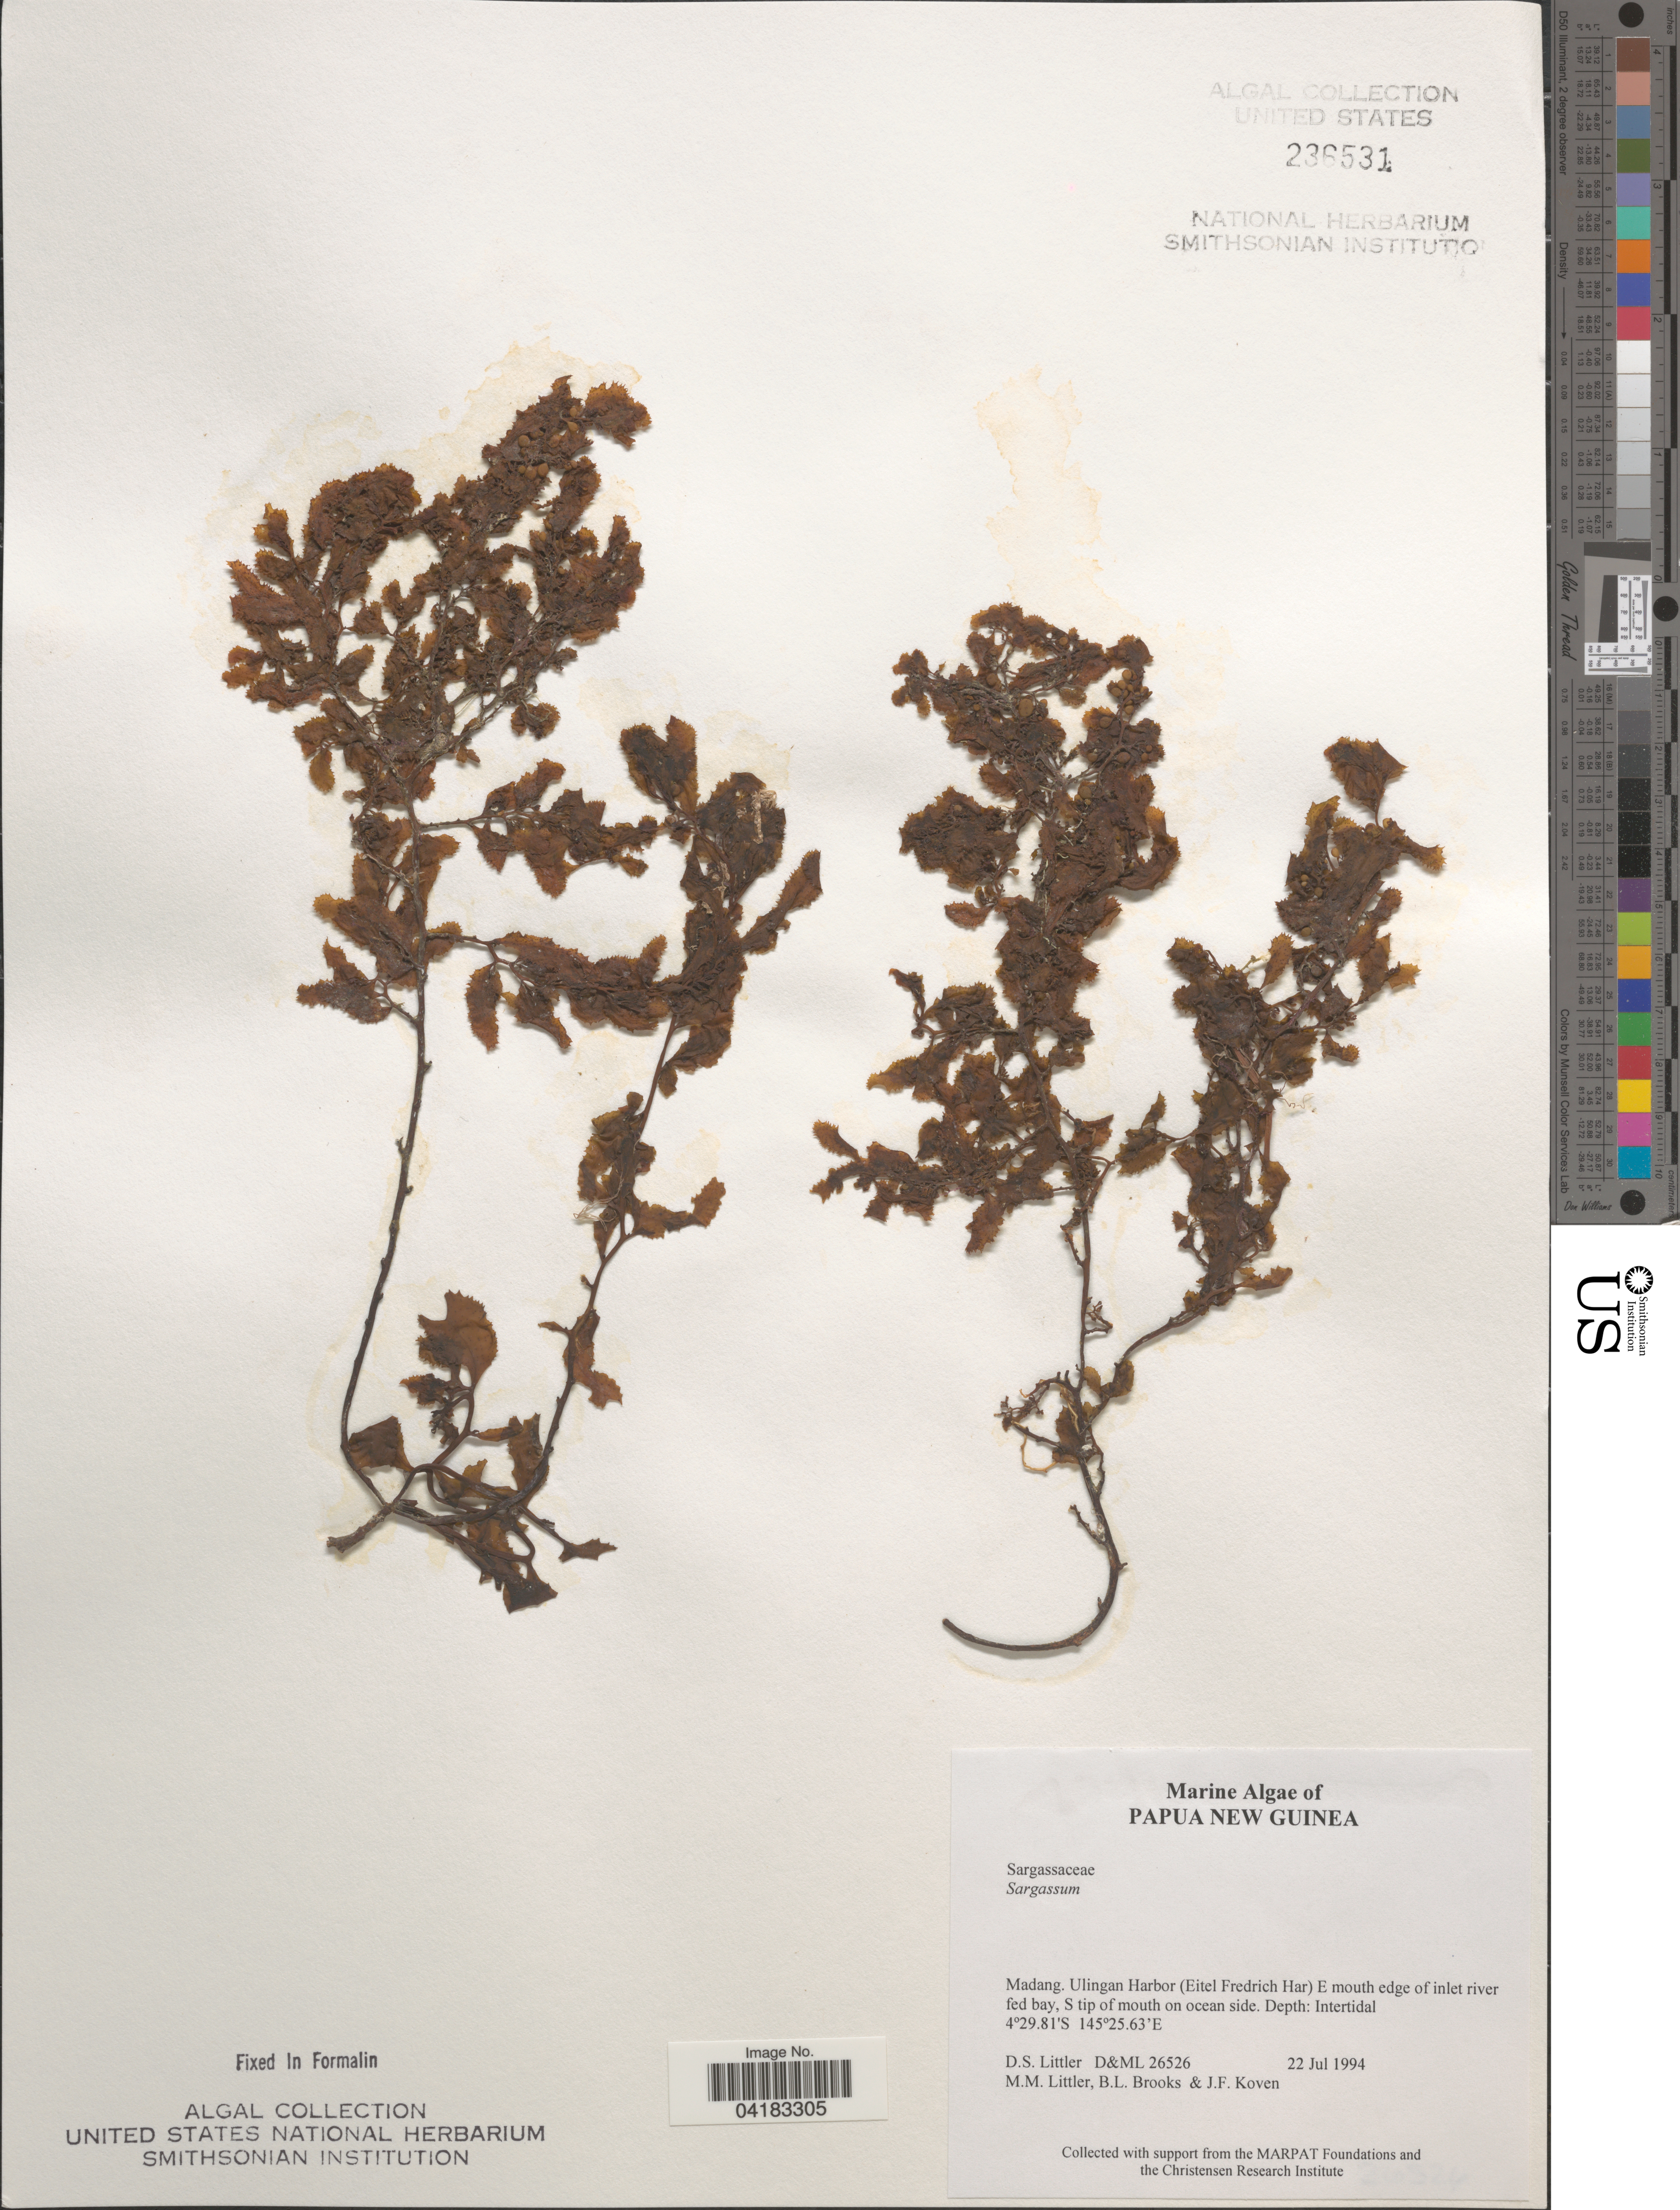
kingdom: Chromista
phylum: Ochrophyta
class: Phaeophyceae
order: Fucales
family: Sargassaceae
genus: Sargassum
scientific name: Sargassum sp.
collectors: D. S. Littler, B. Brooks & J. Koven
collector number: D&ML26526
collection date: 1994-07-22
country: Papua New Guinea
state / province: Madang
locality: Ulingan Harbor (Eitel Fredrich Har) E mouth edge of inlet river fed bay, S tip of mouth on ocean side.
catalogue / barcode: US 236531